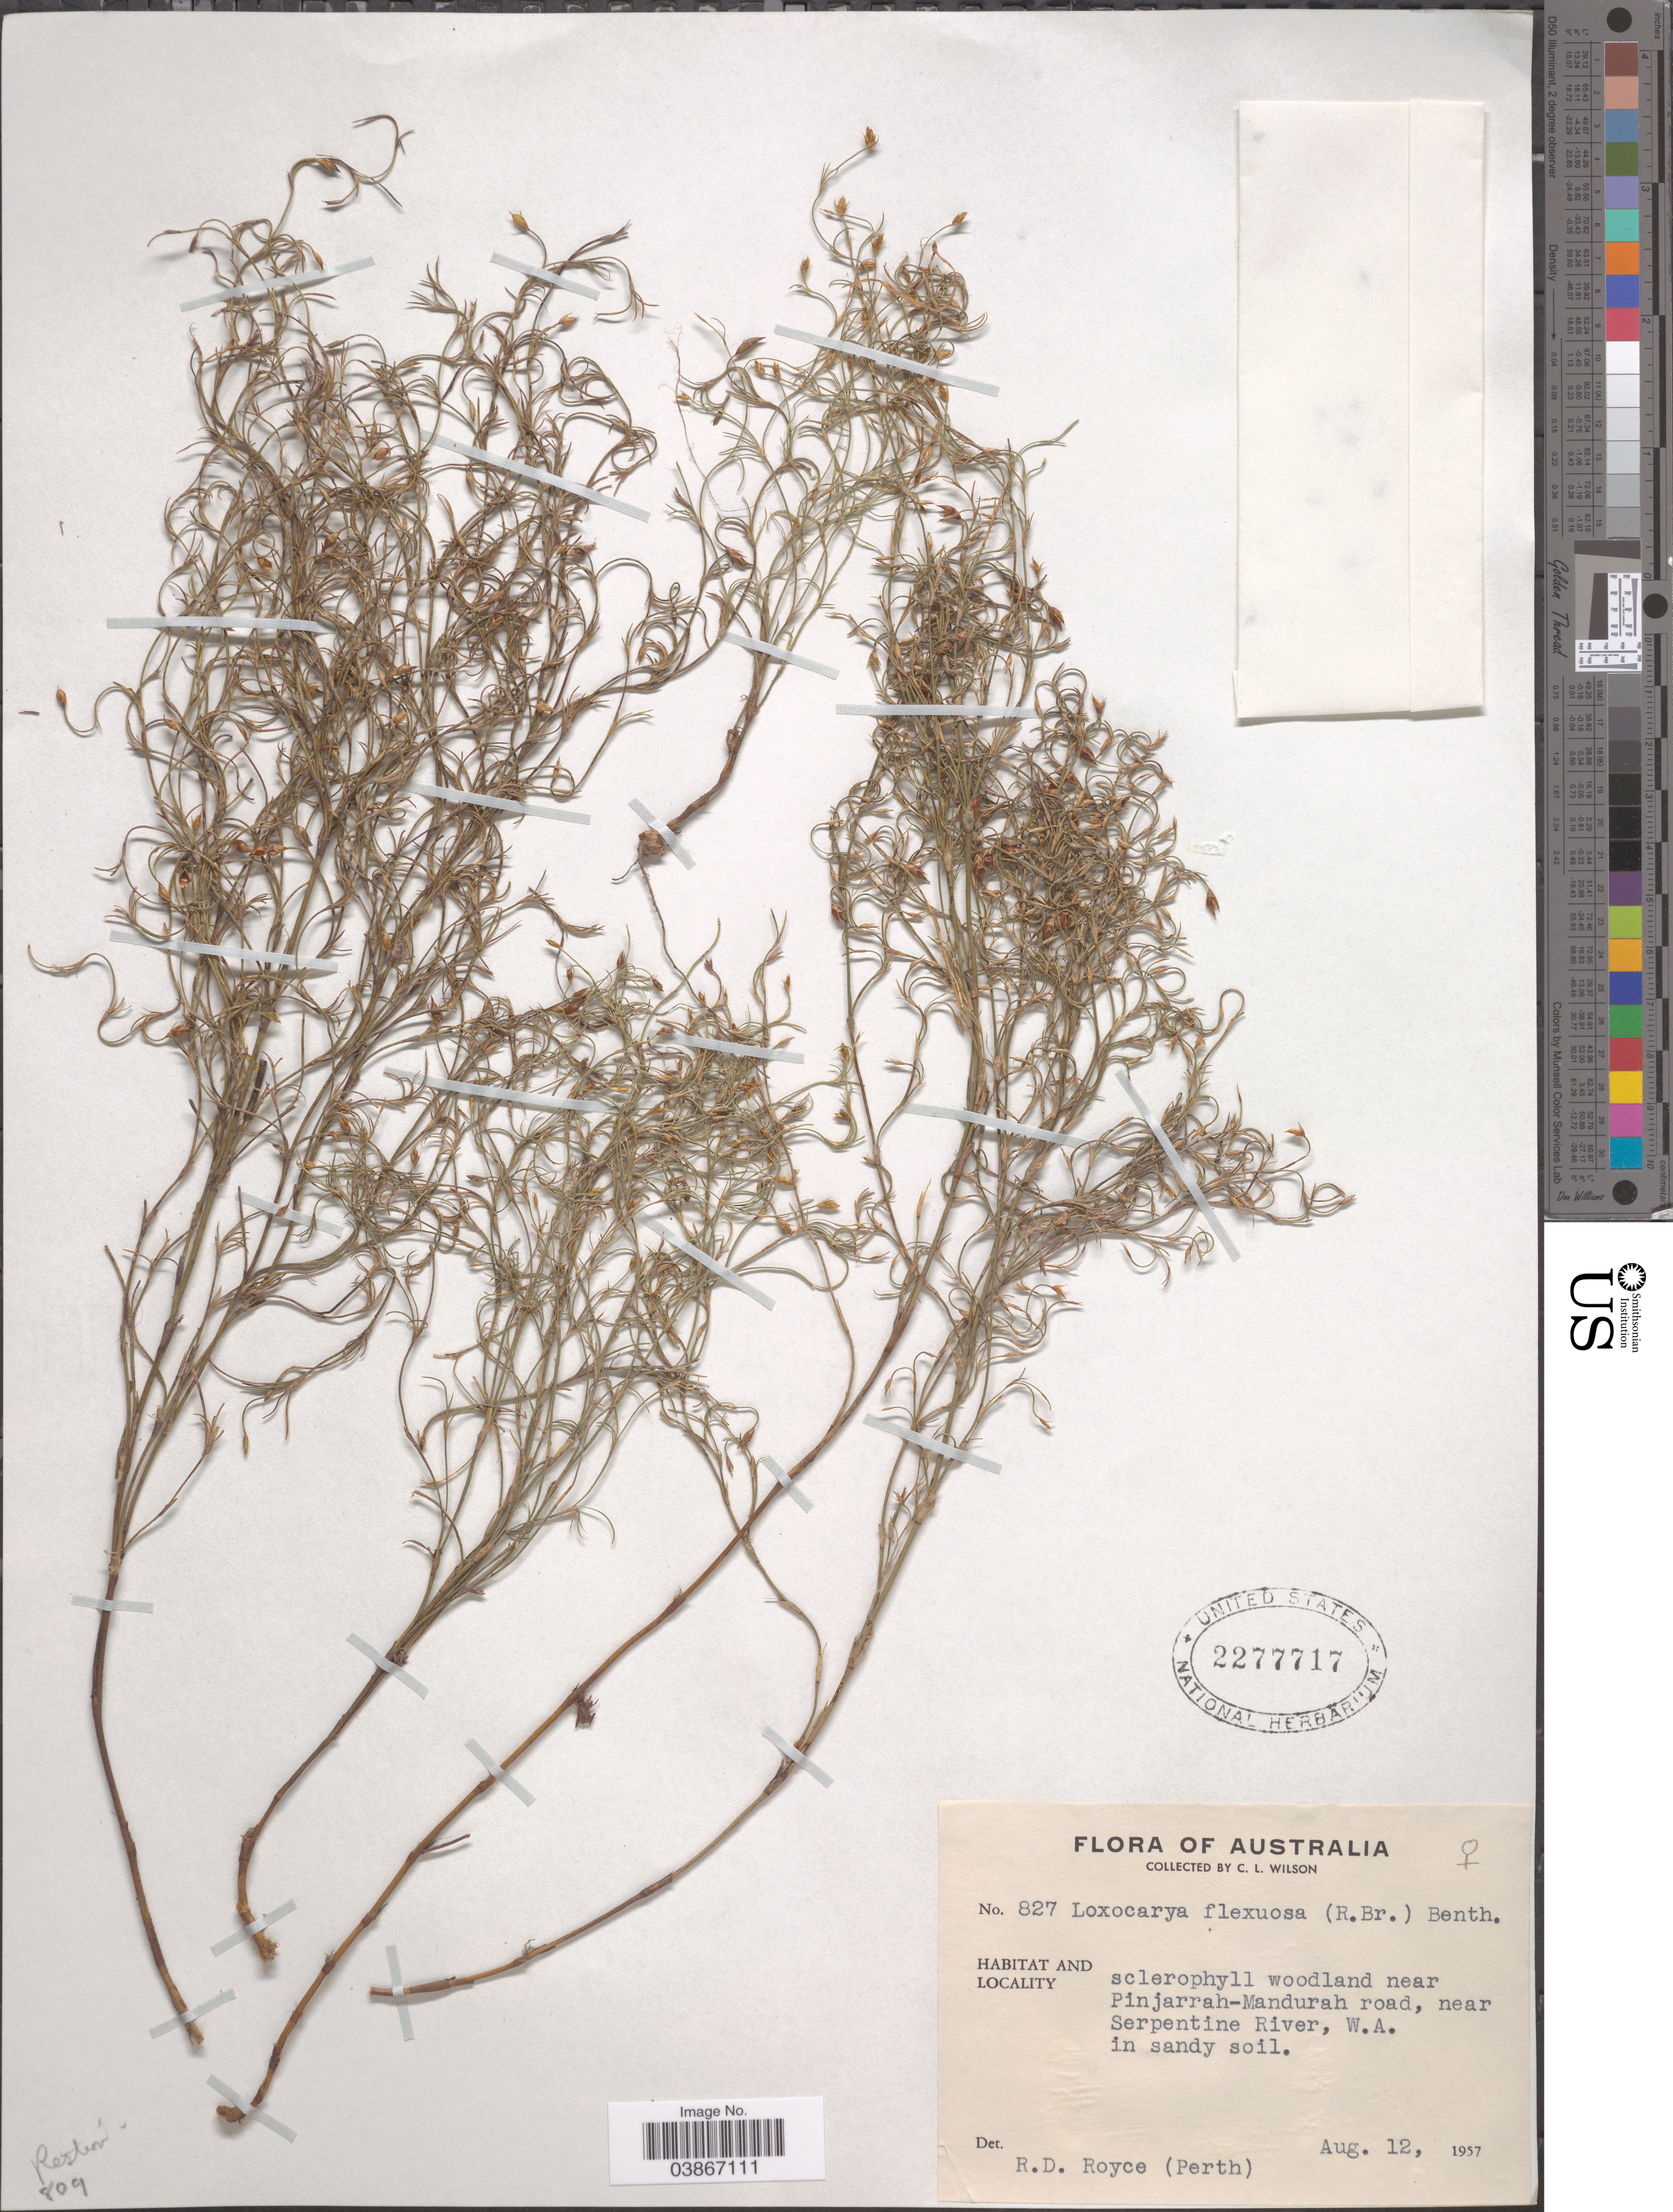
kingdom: Plantae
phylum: Tracheophyta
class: Liliopsida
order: Poales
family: Restionaceae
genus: Desmocladus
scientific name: Desmocladus flexuosus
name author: (R. Br.) B.G. Briggs & L.A.S. Johnson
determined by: Strong, Mark T., (BOT), Smithsonian Institution - National Museum of Natural History (UNITED STATES)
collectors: C. L. Wilson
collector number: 827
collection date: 1957-08-12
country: Australia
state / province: Western Australia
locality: Near Pinjarrah-Mandurah road, near Serpentine River.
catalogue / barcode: US 2277717